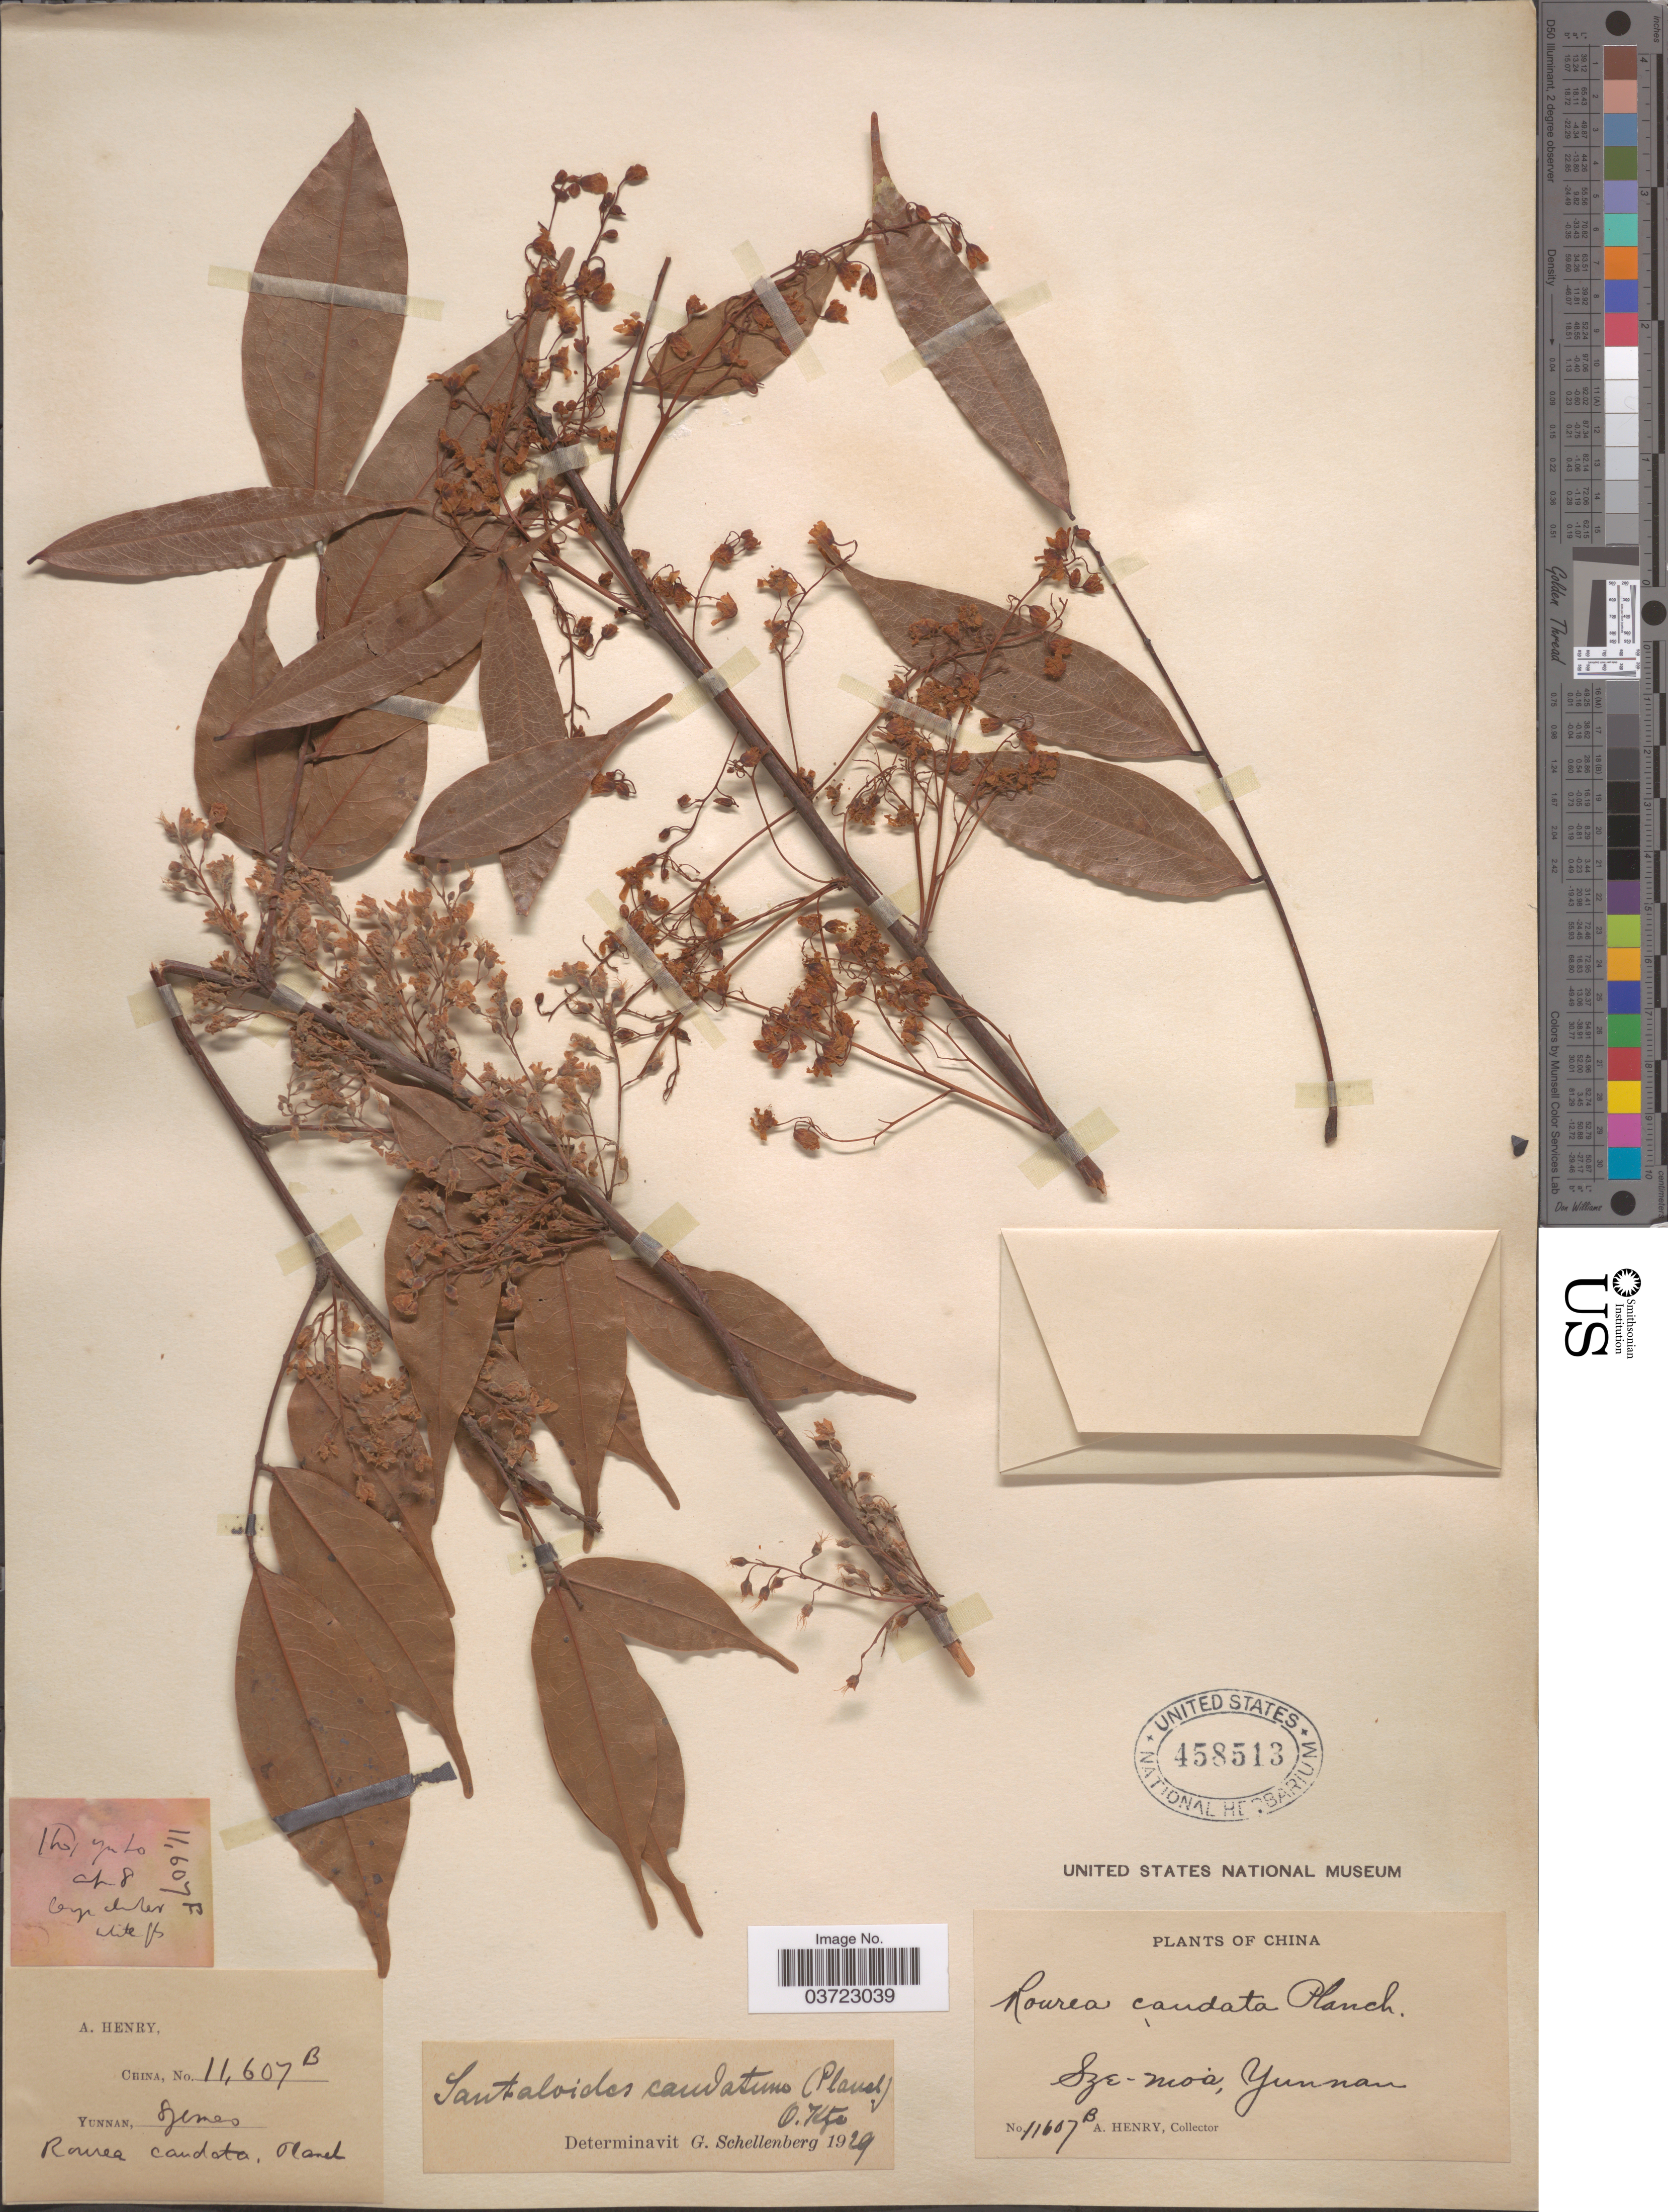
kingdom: Plantae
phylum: Tracheophyta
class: Magnoliopsida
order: Oxalidales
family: Connaraceae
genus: Rourea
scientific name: Rourea caudata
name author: Planch.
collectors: A. Henry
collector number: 11607 B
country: China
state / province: Yunnan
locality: Sze-moà.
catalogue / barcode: US 458513